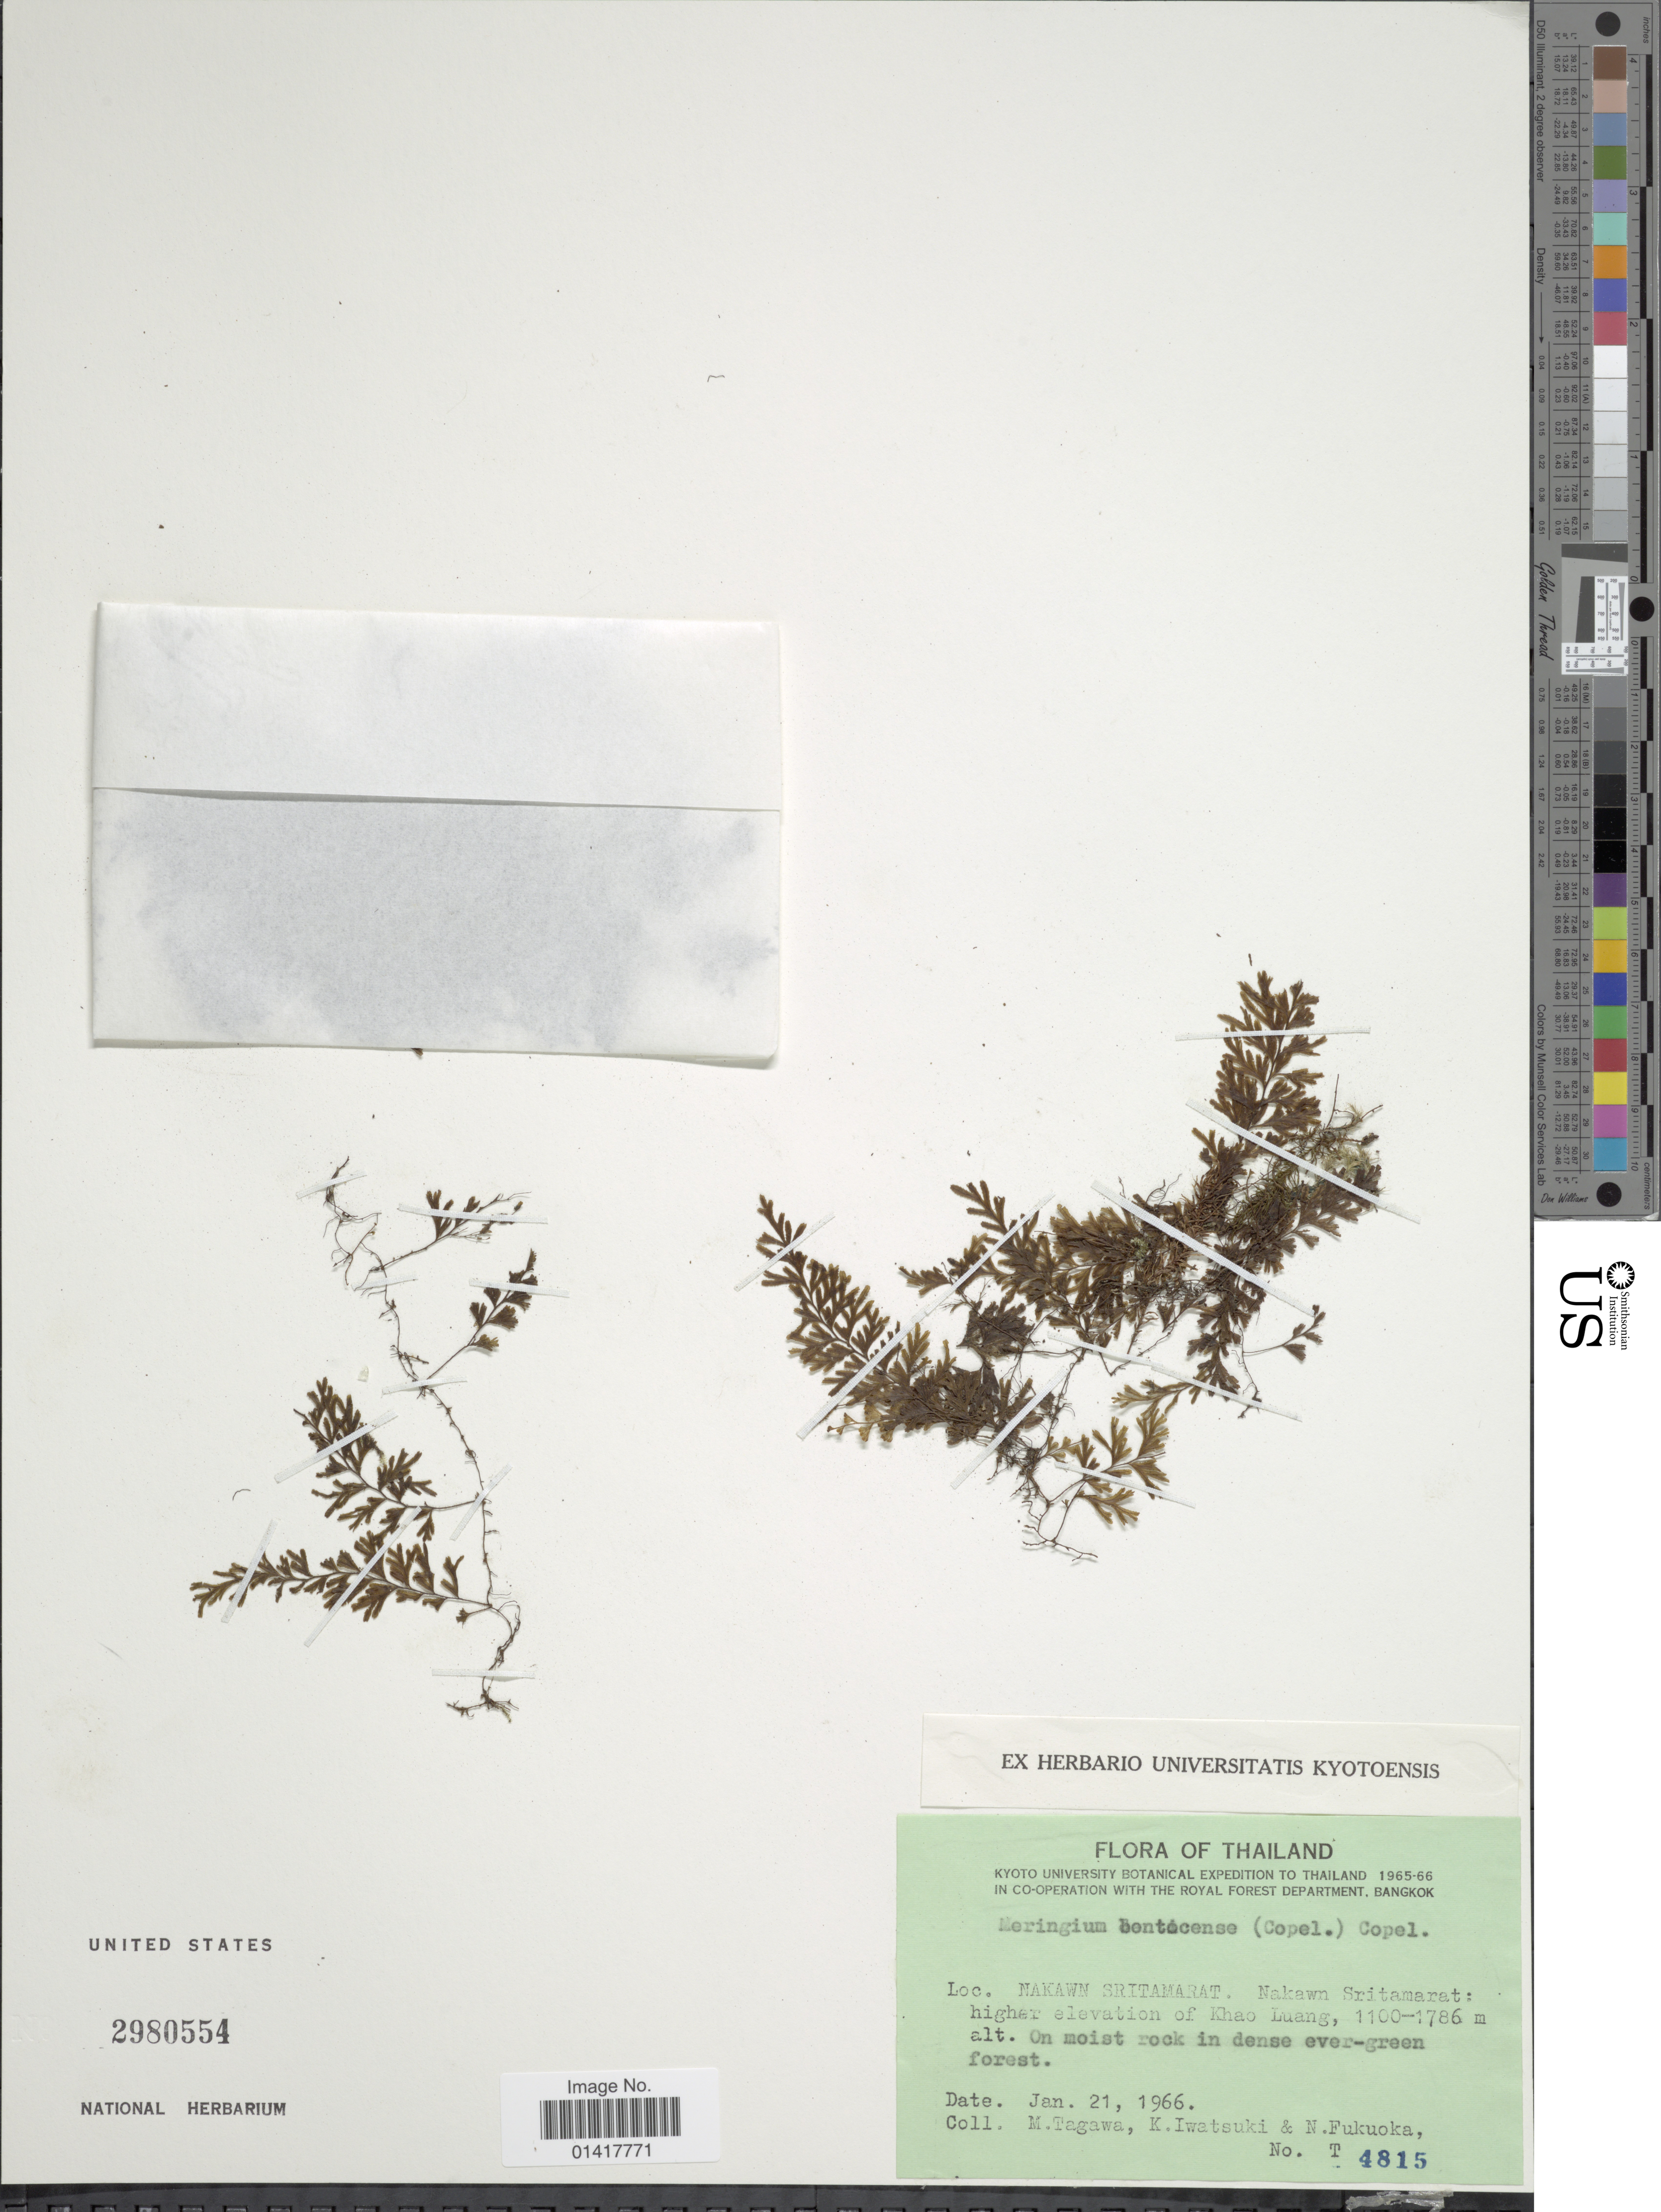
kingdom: Plantae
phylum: Tracheophyta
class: Polypodiopsida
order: Hymenophyllales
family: Hymenophyllaceae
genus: Hymenophyllum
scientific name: Hymenophyllum bontocense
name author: Copel.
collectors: M. Tagawa, K. Iwatsuki & N. Fukuoka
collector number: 4815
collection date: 1966-01-21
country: Thailand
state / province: Bangkok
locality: Nakawn Sritamarat: Nakawn Sritamarat: higher elevation of Kjhao Luang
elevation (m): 1100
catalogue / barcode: US 2980554